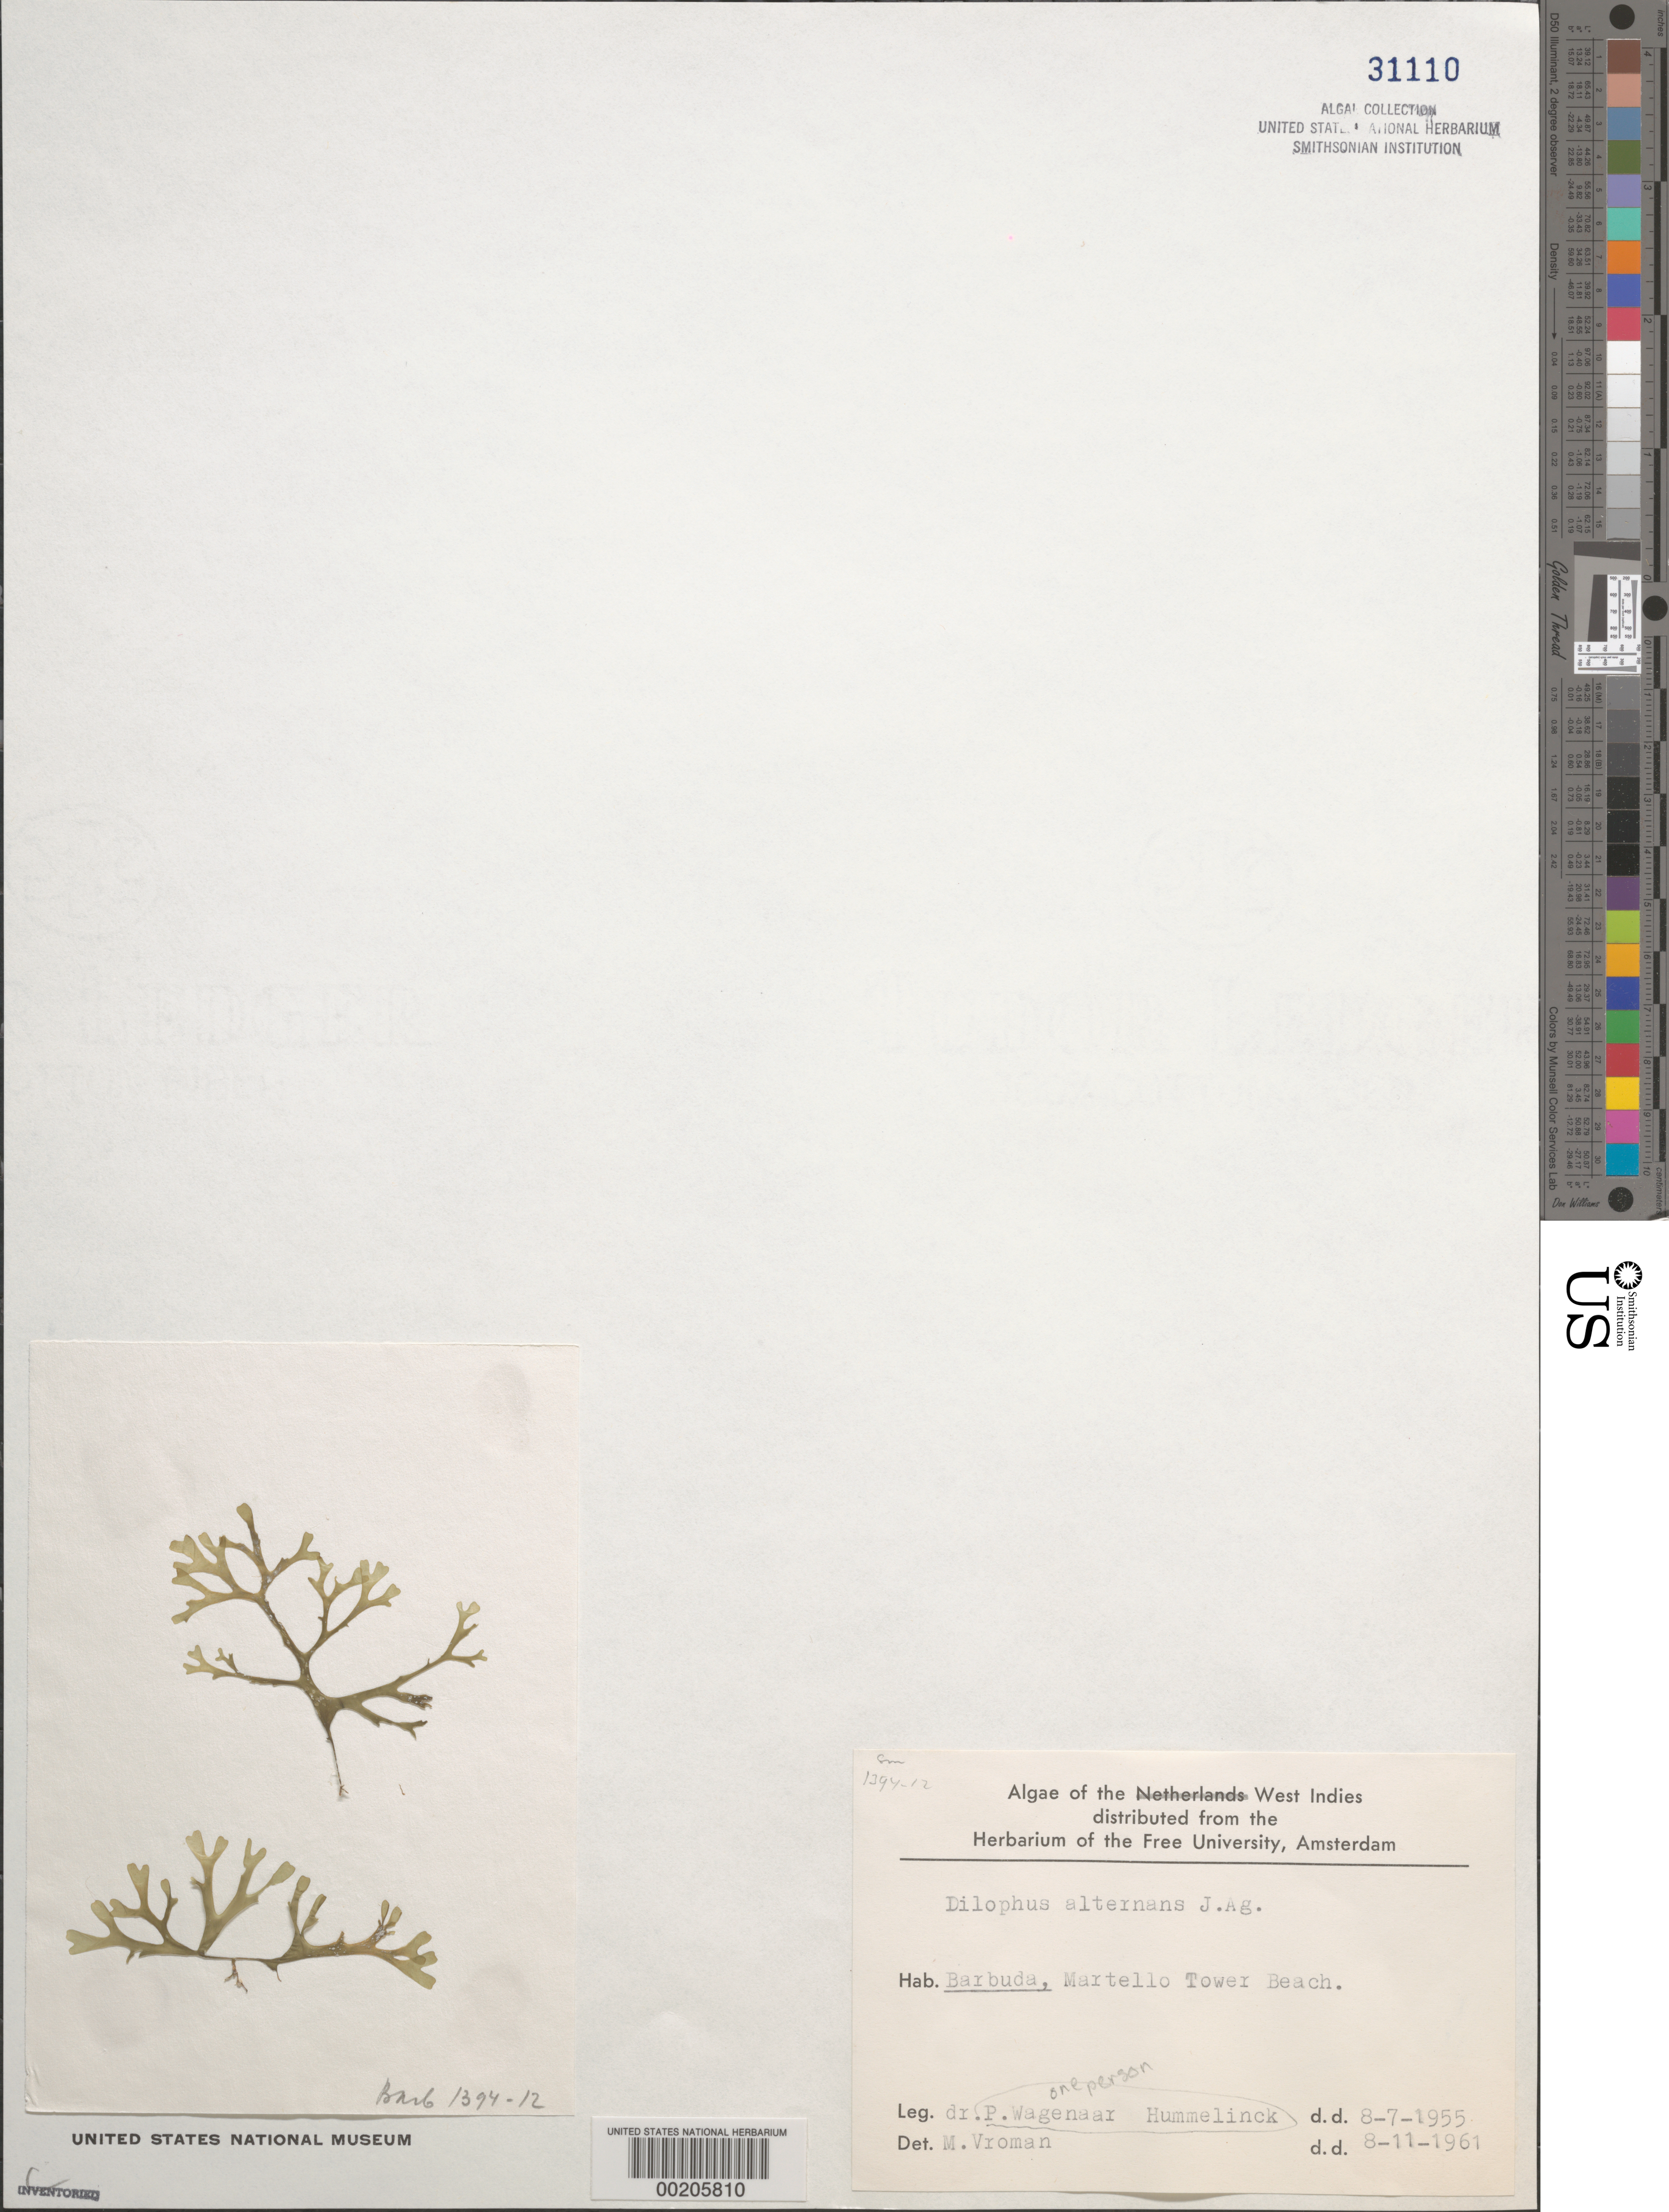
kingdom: Chromista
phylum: Ochrophyta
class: Phaeophyceae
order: Dictyotales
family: Dictyotaceae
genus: Dictyota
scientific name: Dictyota pinnatifida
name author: Kütz.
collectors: P. Hummelinck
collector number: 1394-12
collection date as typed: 08 Jul 1955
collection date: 1955-07-08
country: Antigua and Barbuda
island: Barbuda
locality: Martello Tower Beach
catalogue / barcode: US 31110